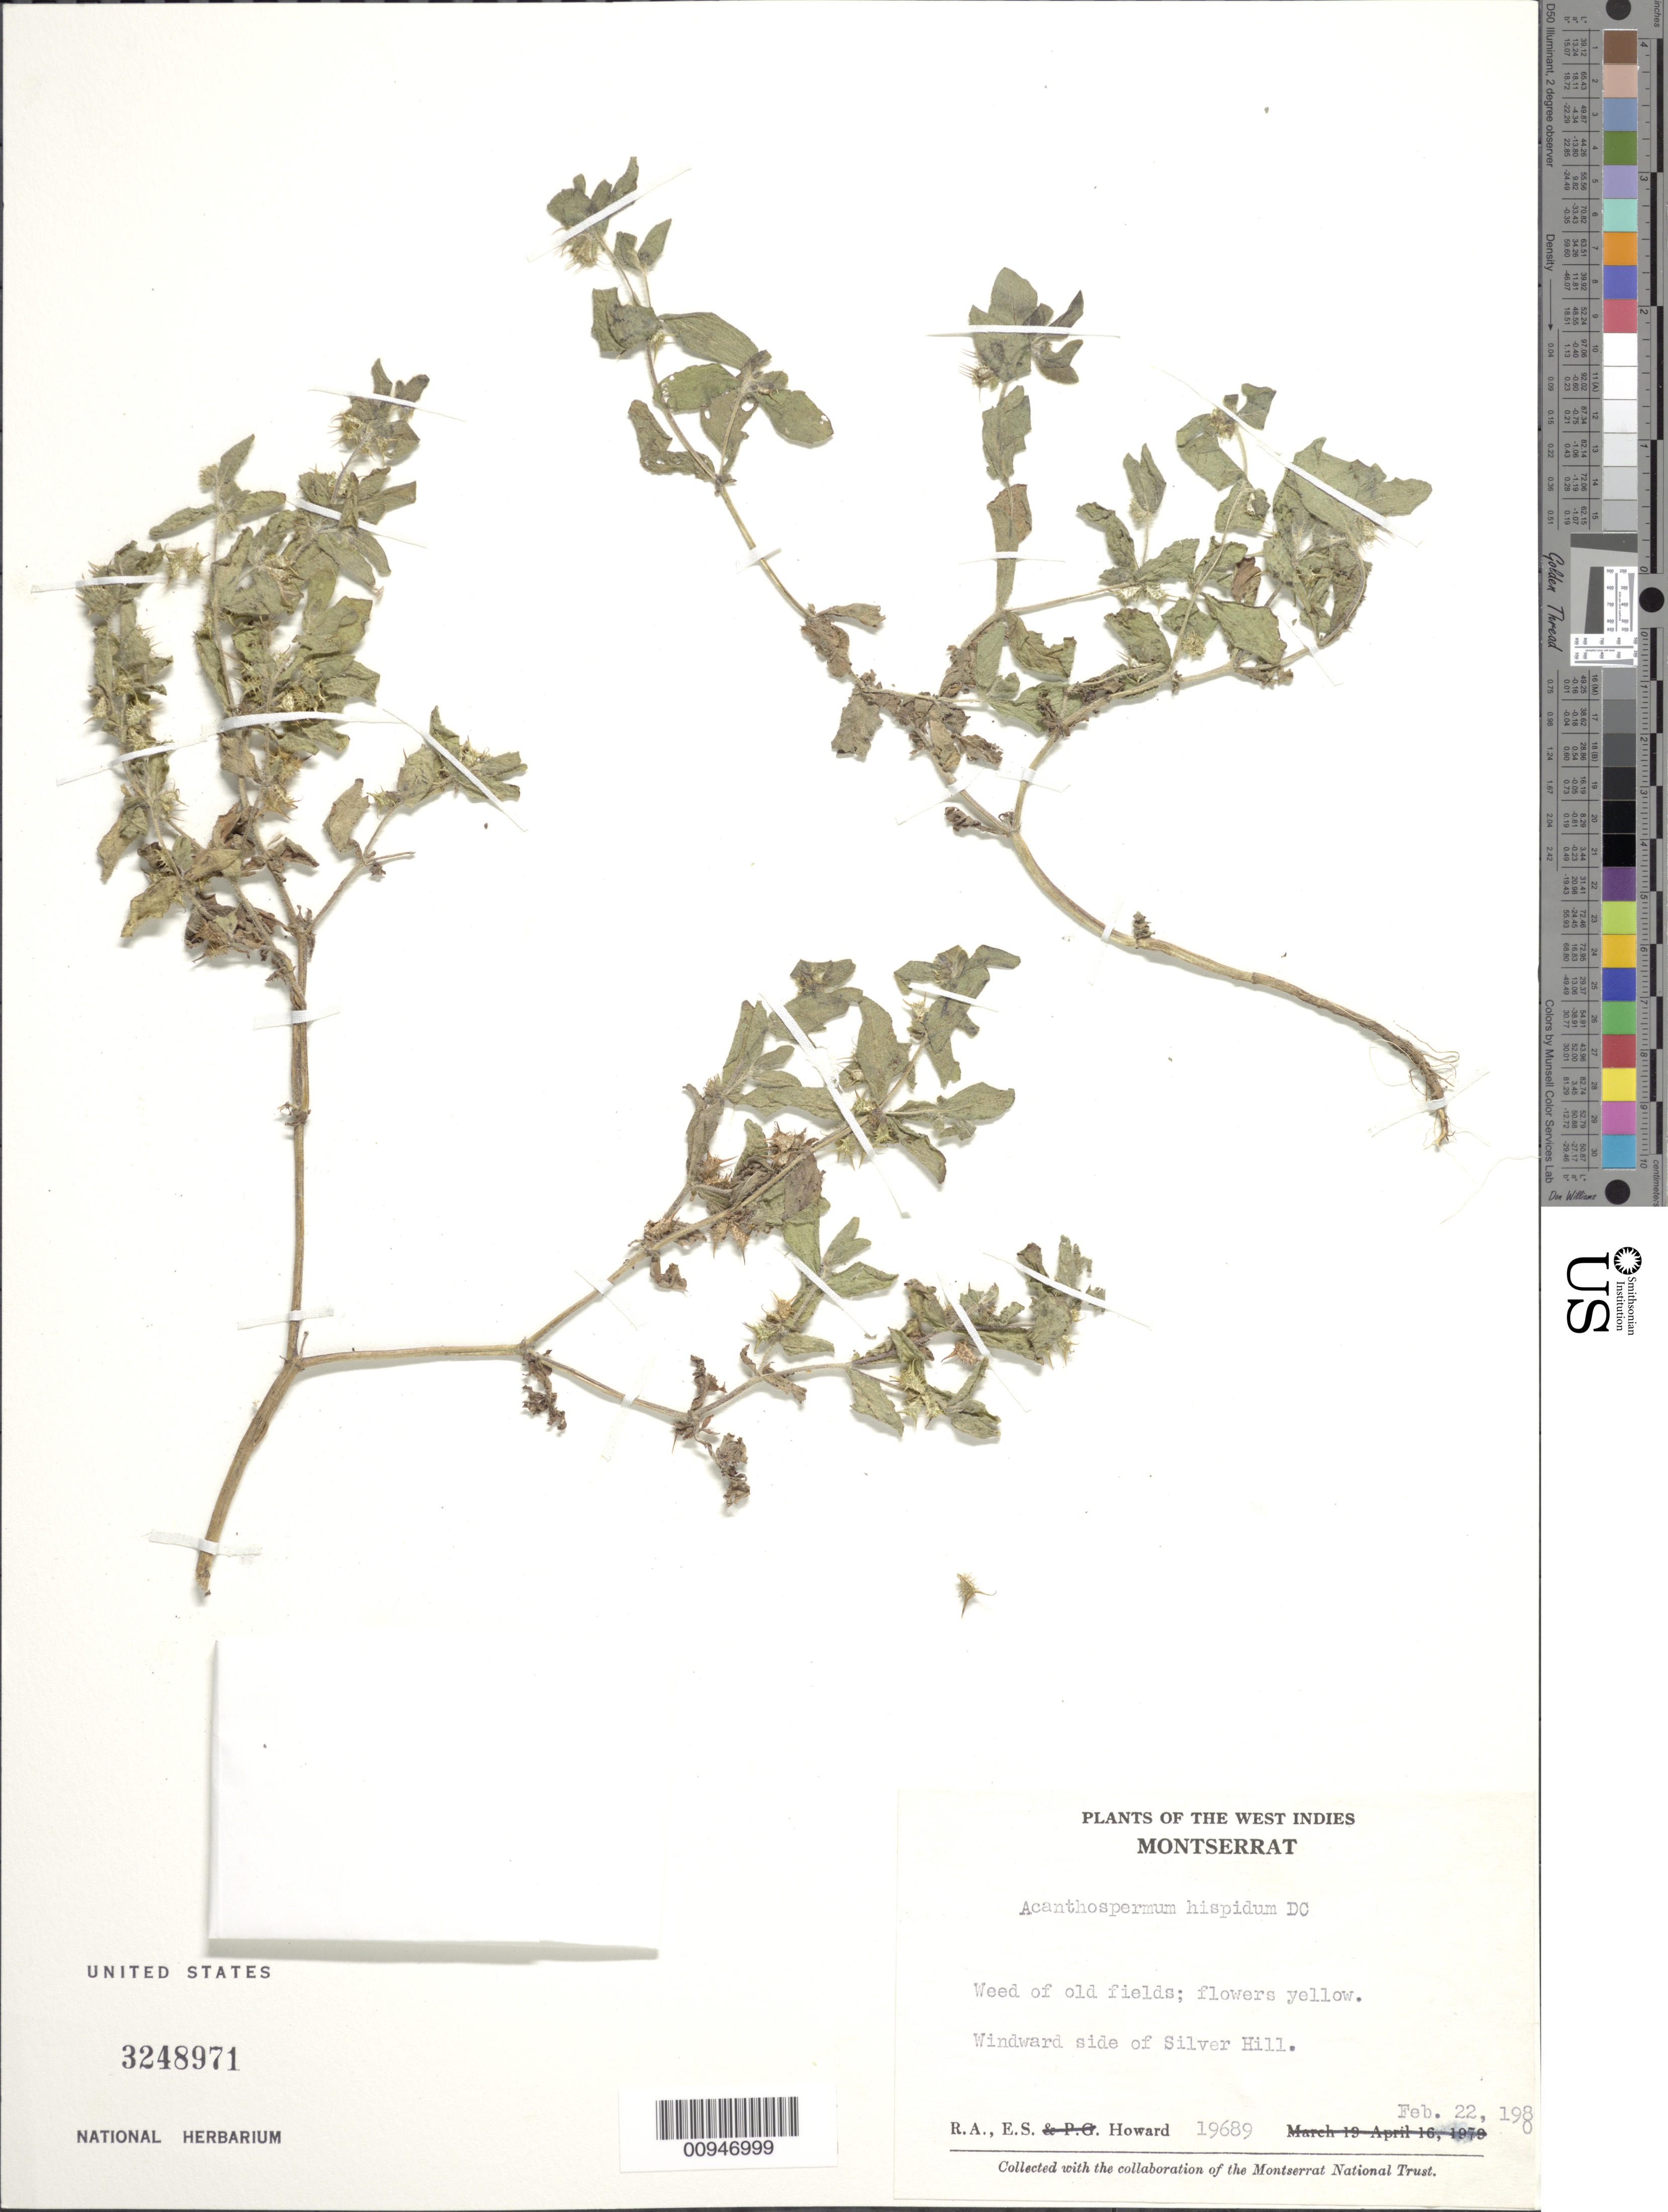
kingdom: Plantae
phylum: Tracheophyta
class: Magnoliopsida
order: Asterales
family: Asteraceae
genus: Acanthospermum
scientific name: Acanthospermum hispidum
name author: DC.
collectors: R. A. Howard & E. S. Howard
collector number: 19689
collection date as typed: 22 Feb 1980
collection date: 1980-02-22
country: Montserrat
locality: Windward side of Silver Hill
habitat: Old fields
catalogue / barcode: US 3248971